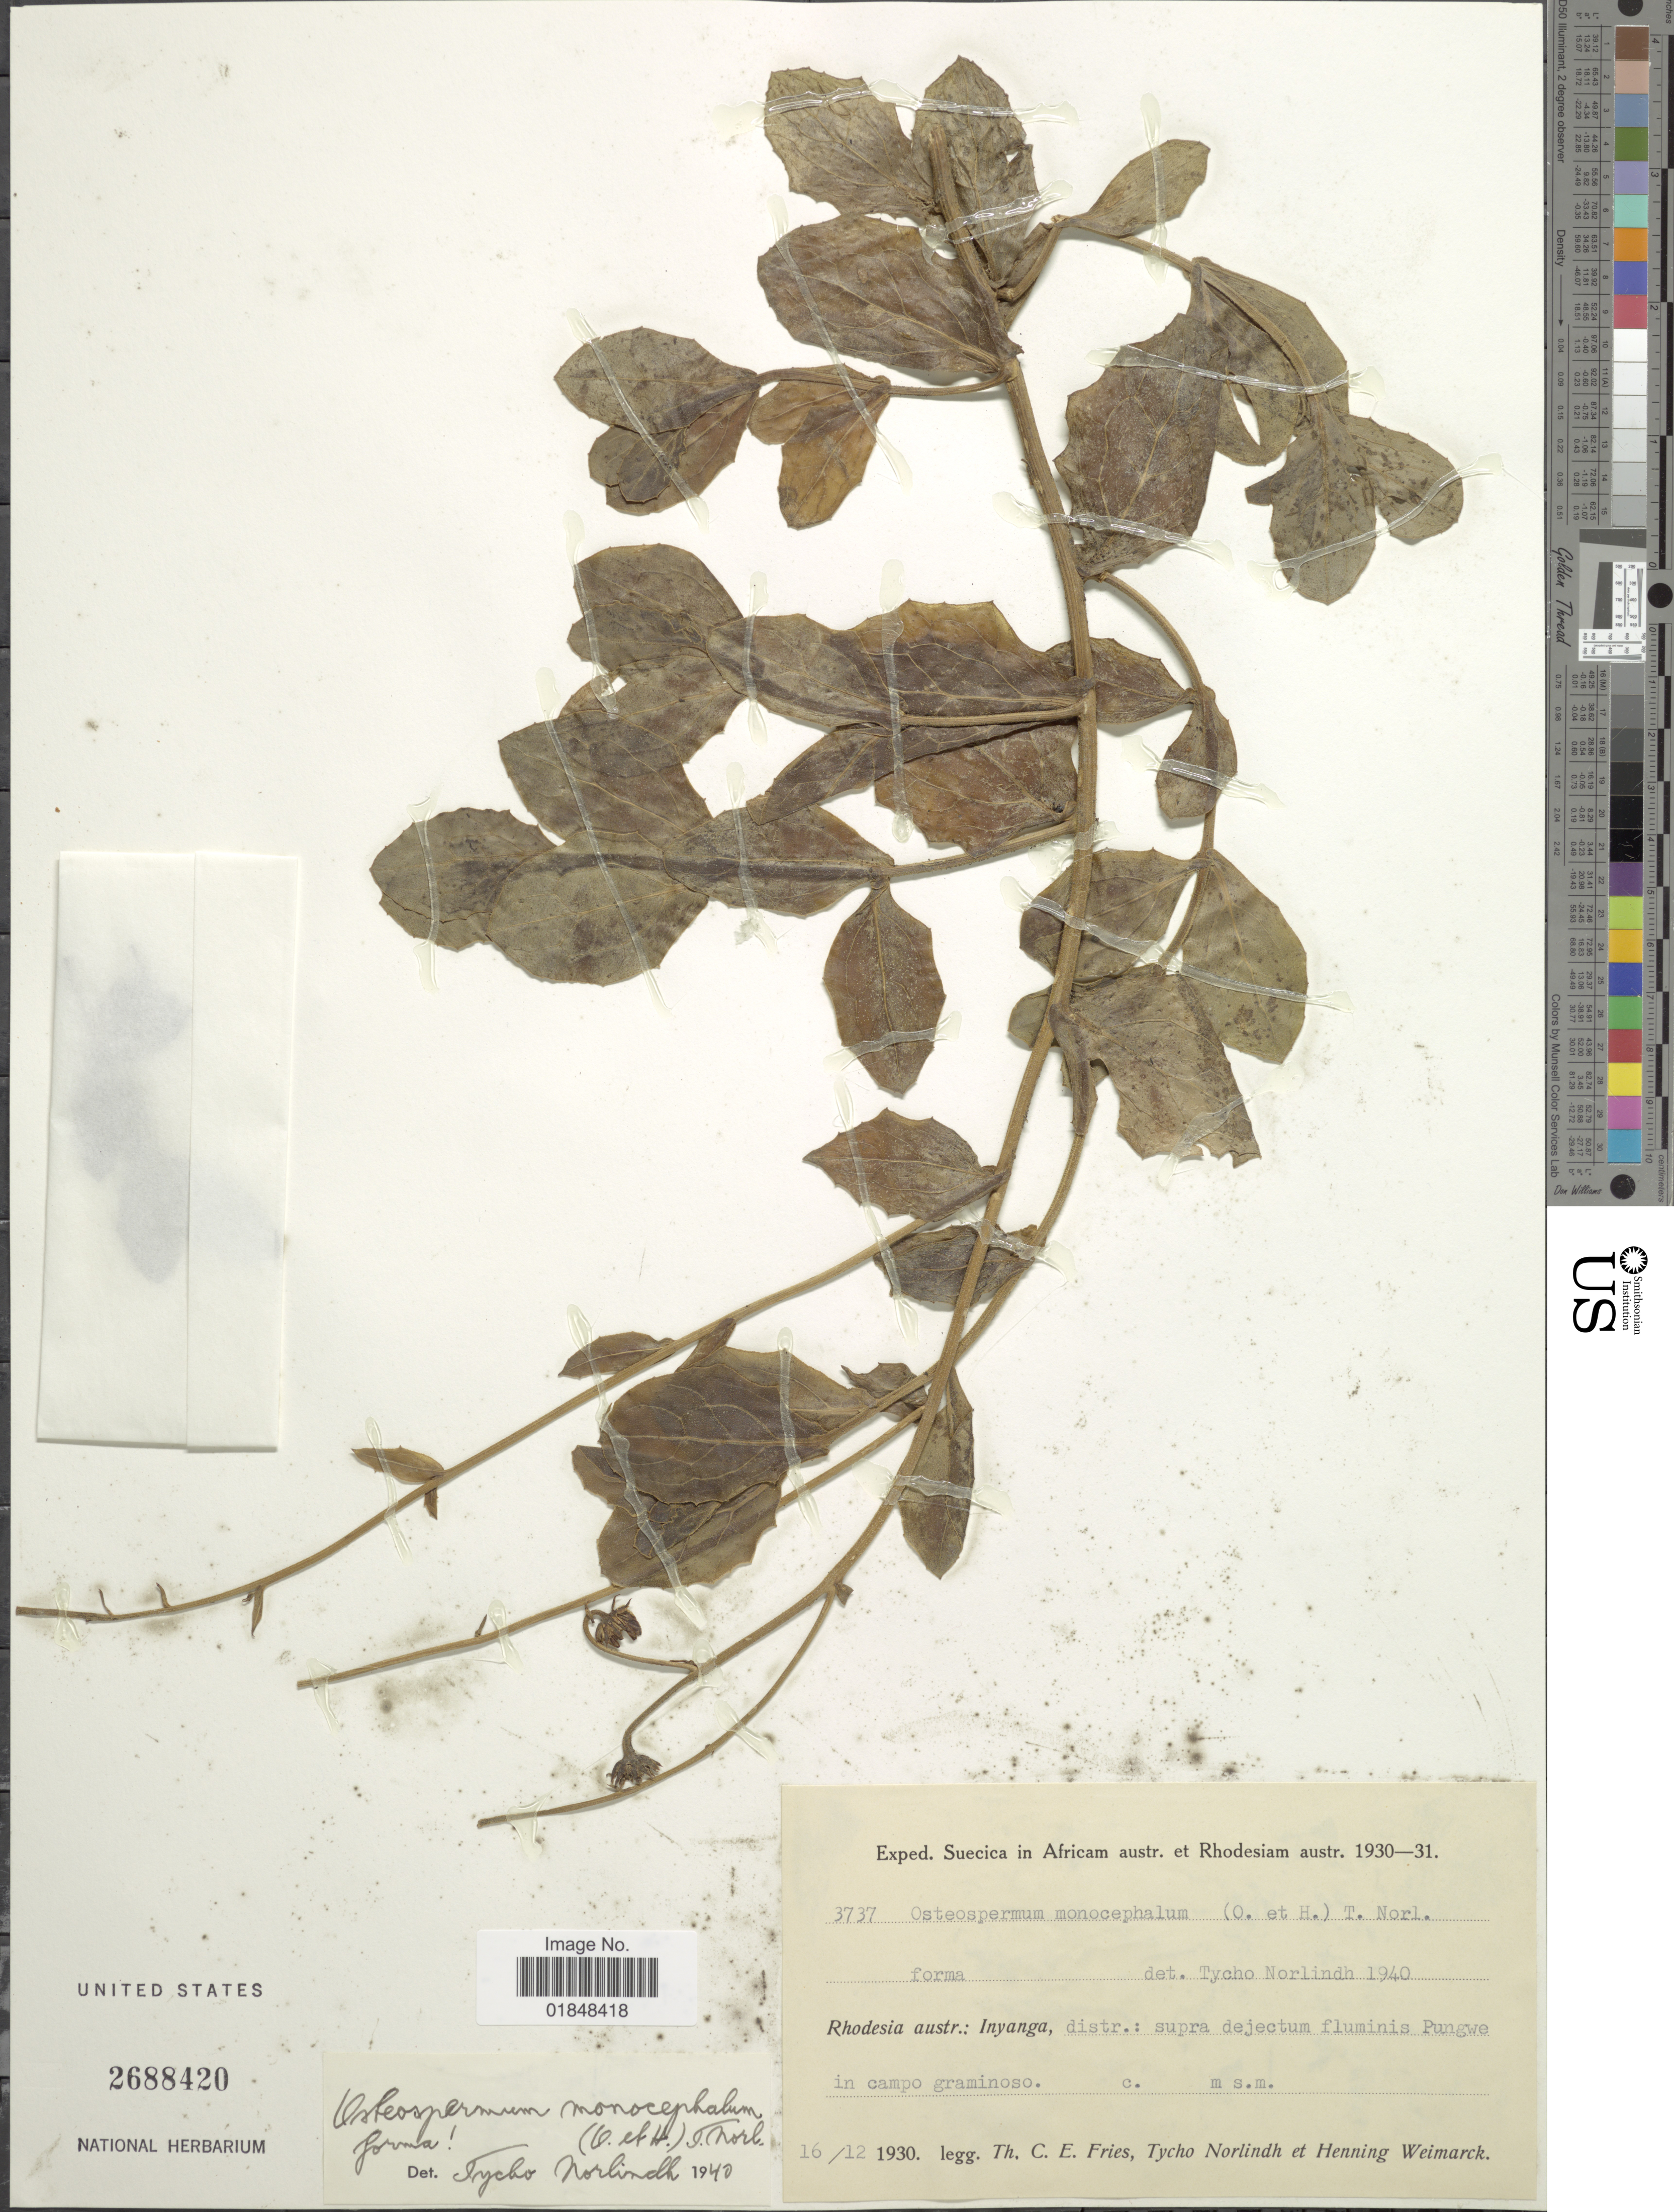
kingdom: Plantae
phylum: Tracheophyta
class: Magnoliopsida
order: Asterales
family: Asteraceae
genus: Osteospermum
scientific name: Osteospermum monocephalum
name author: (Oliv. & Hiern) Norl.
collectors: T. C. E. Fries, N. T. Norlindh & H. Weimarck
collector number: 3737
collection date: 1930-12-16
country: Zimbabwe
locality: Inyanga, distr.: supra dejectum fluminis Pungwe in campo graminoso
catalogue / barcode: US 2688420